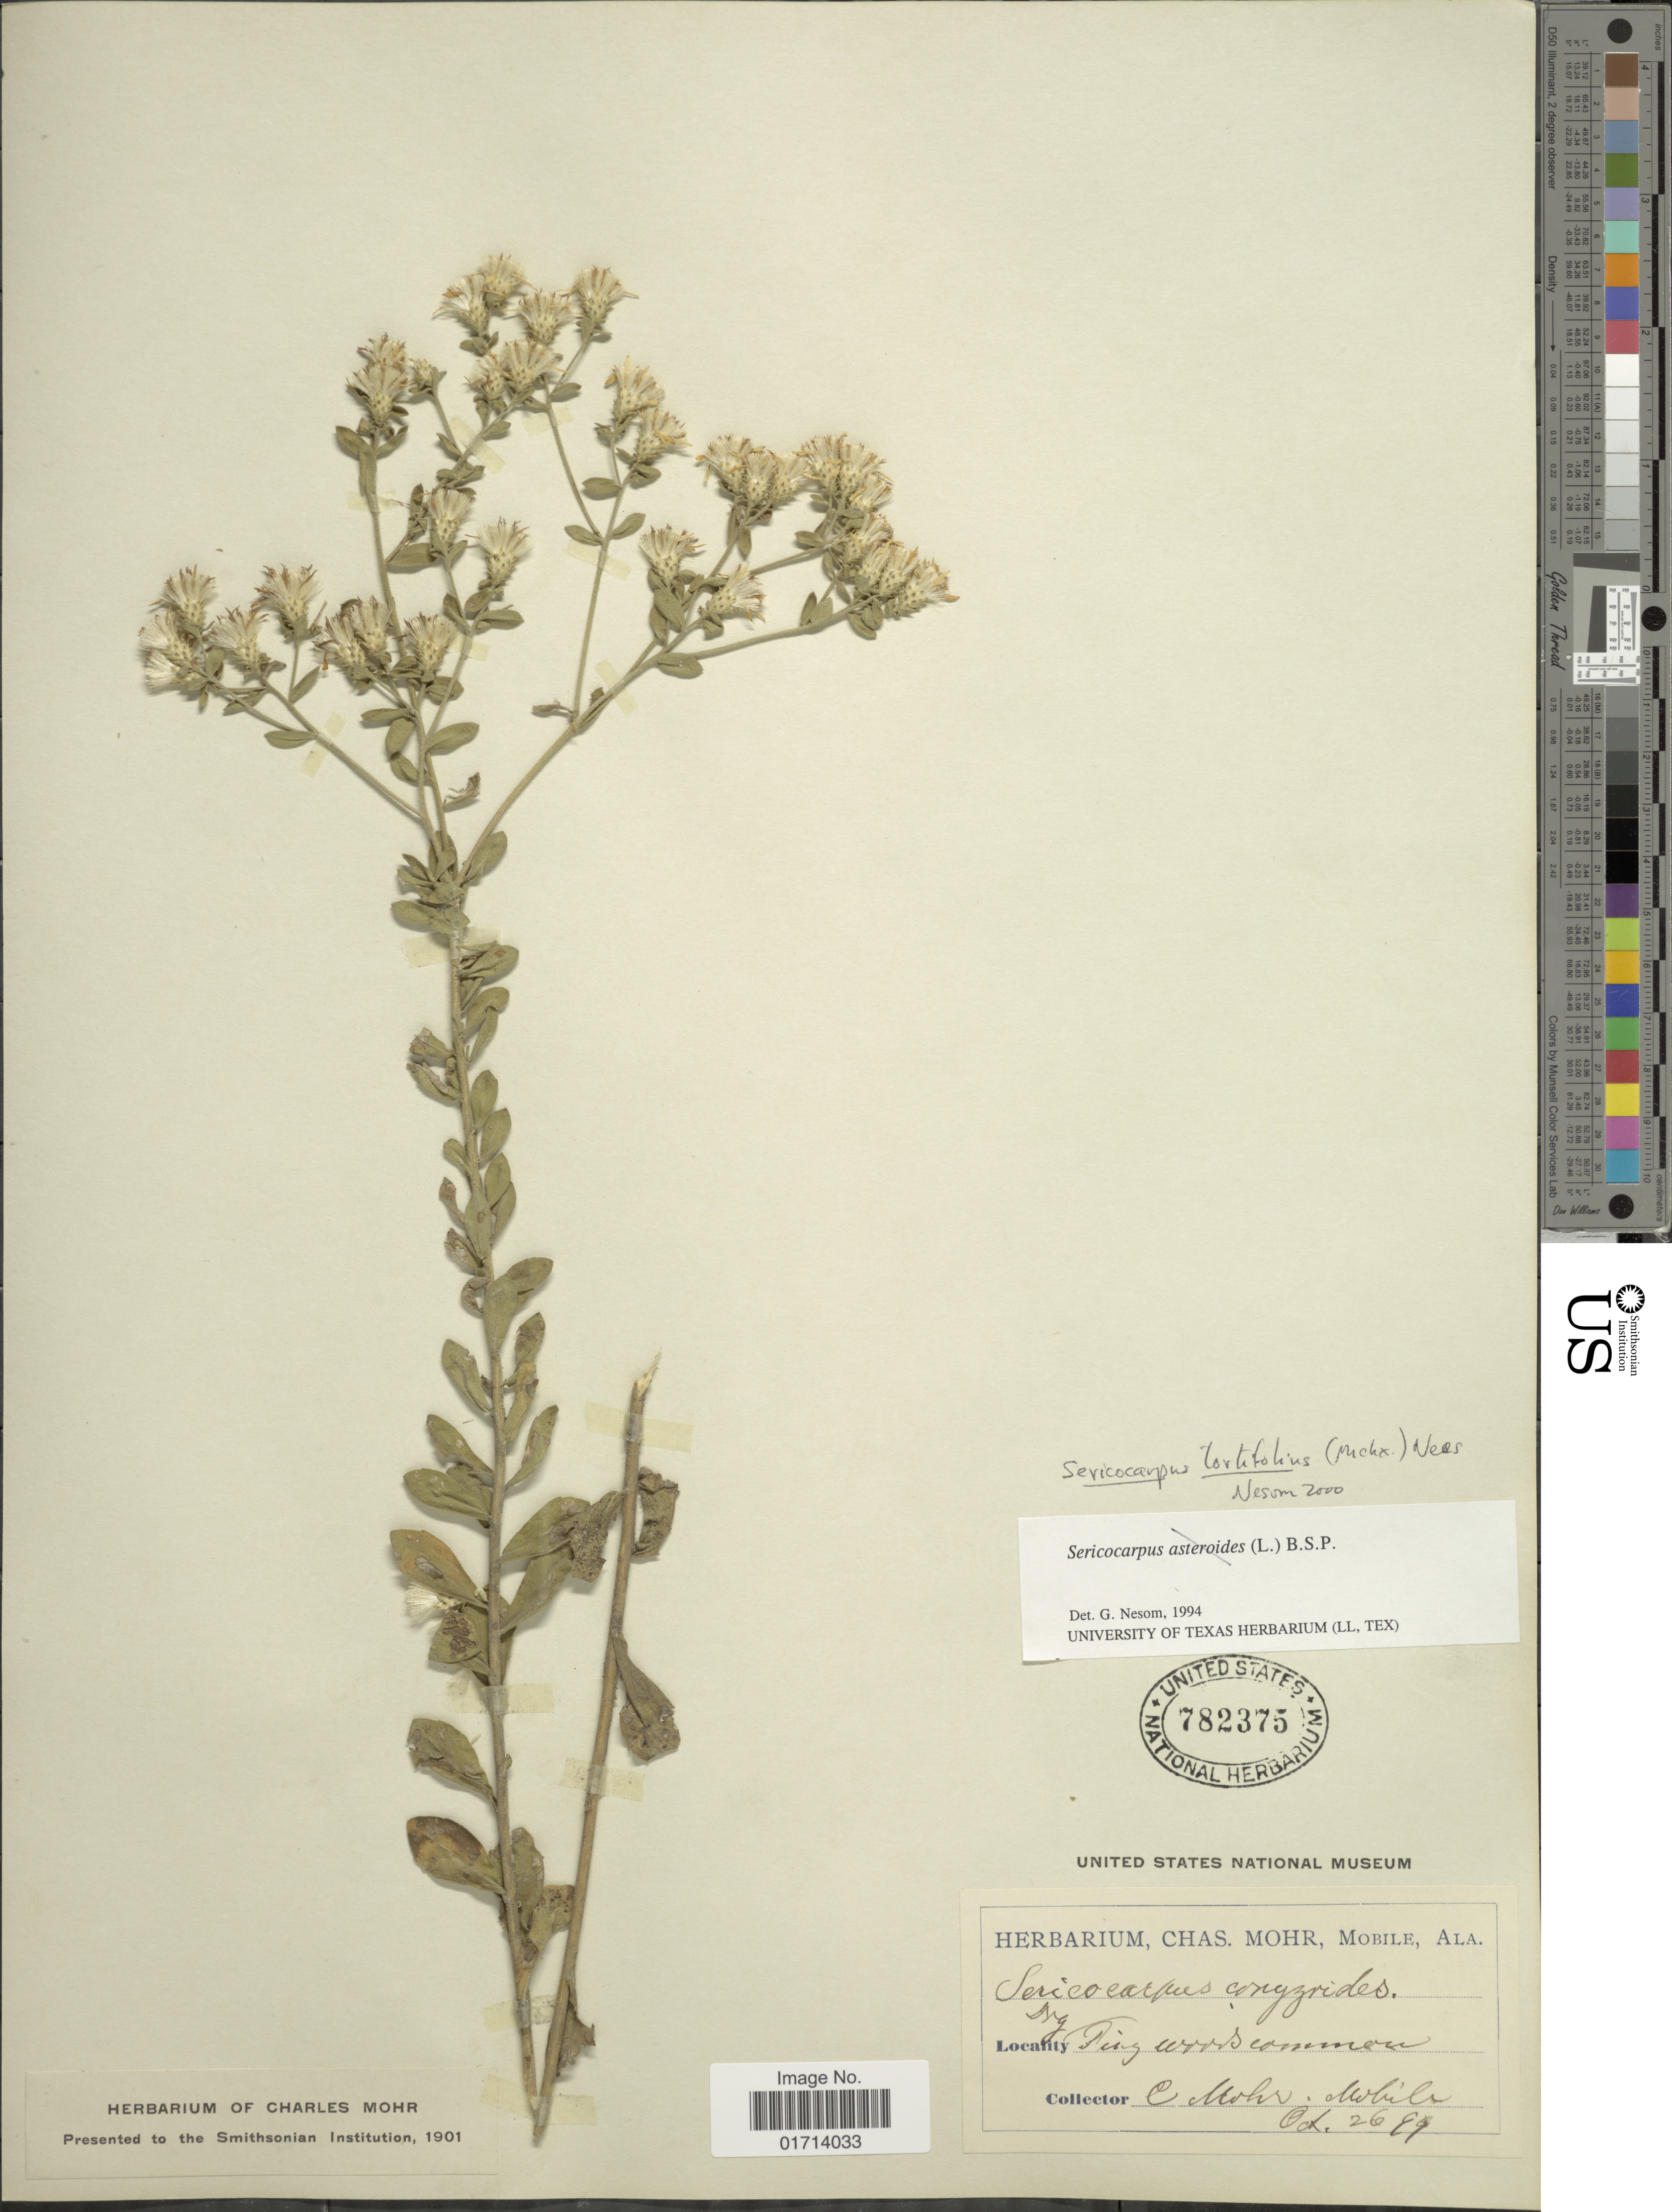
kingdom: Plantae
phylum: Tracheophyta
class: Magnoliopsida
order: Asterales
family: Asteraceae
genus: Sericocarpus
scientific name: Sericocarpus tortifolius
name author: (Michx.) Nees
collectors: C. T. Mohr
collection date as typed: Transcribed d/m/y: 26/10/99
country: United States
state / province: Alabama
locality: Mobile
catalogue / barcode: US 782375